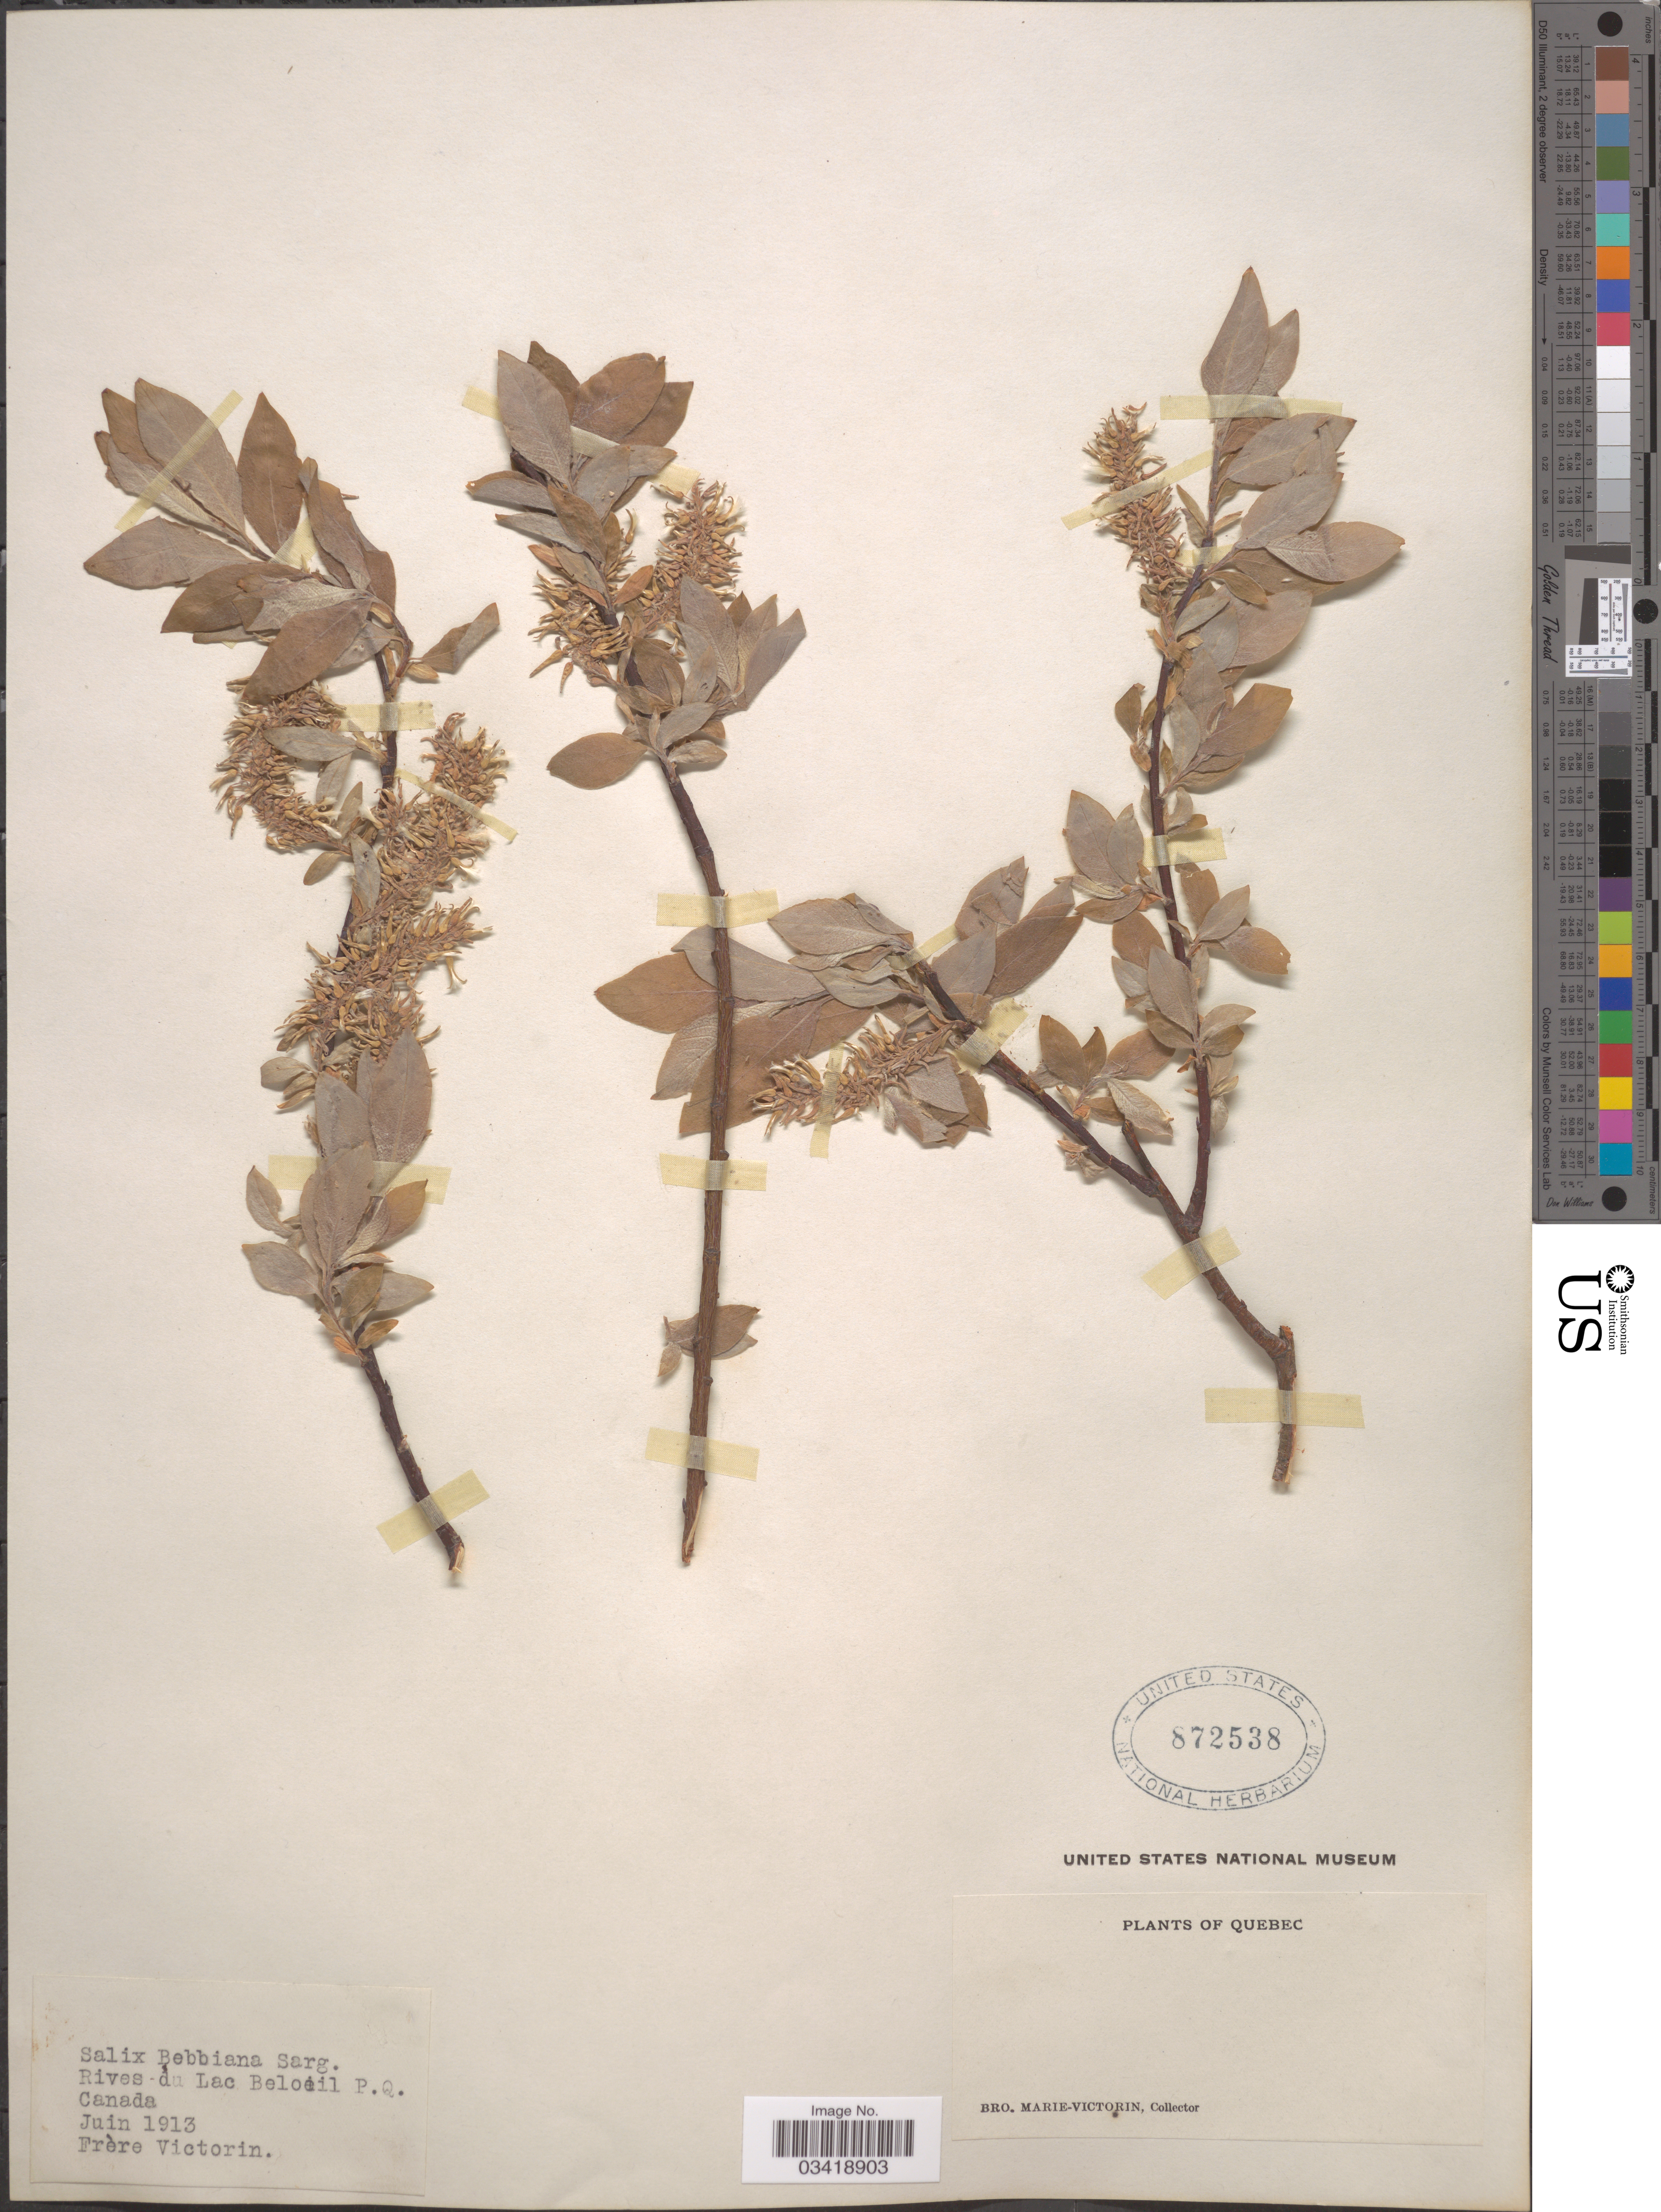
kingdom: Plantae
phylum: Tracheophyta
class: Magnoliopsida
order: Malpighiales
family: Salicaceae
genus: Salix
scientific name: Salix bebbiana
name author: Sarg.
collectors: Fr. Marie-Victorin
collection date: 1913-06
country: Canada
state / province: Quebec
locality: Rives du Lac Beloeil P.Q.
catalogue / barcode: US 872538